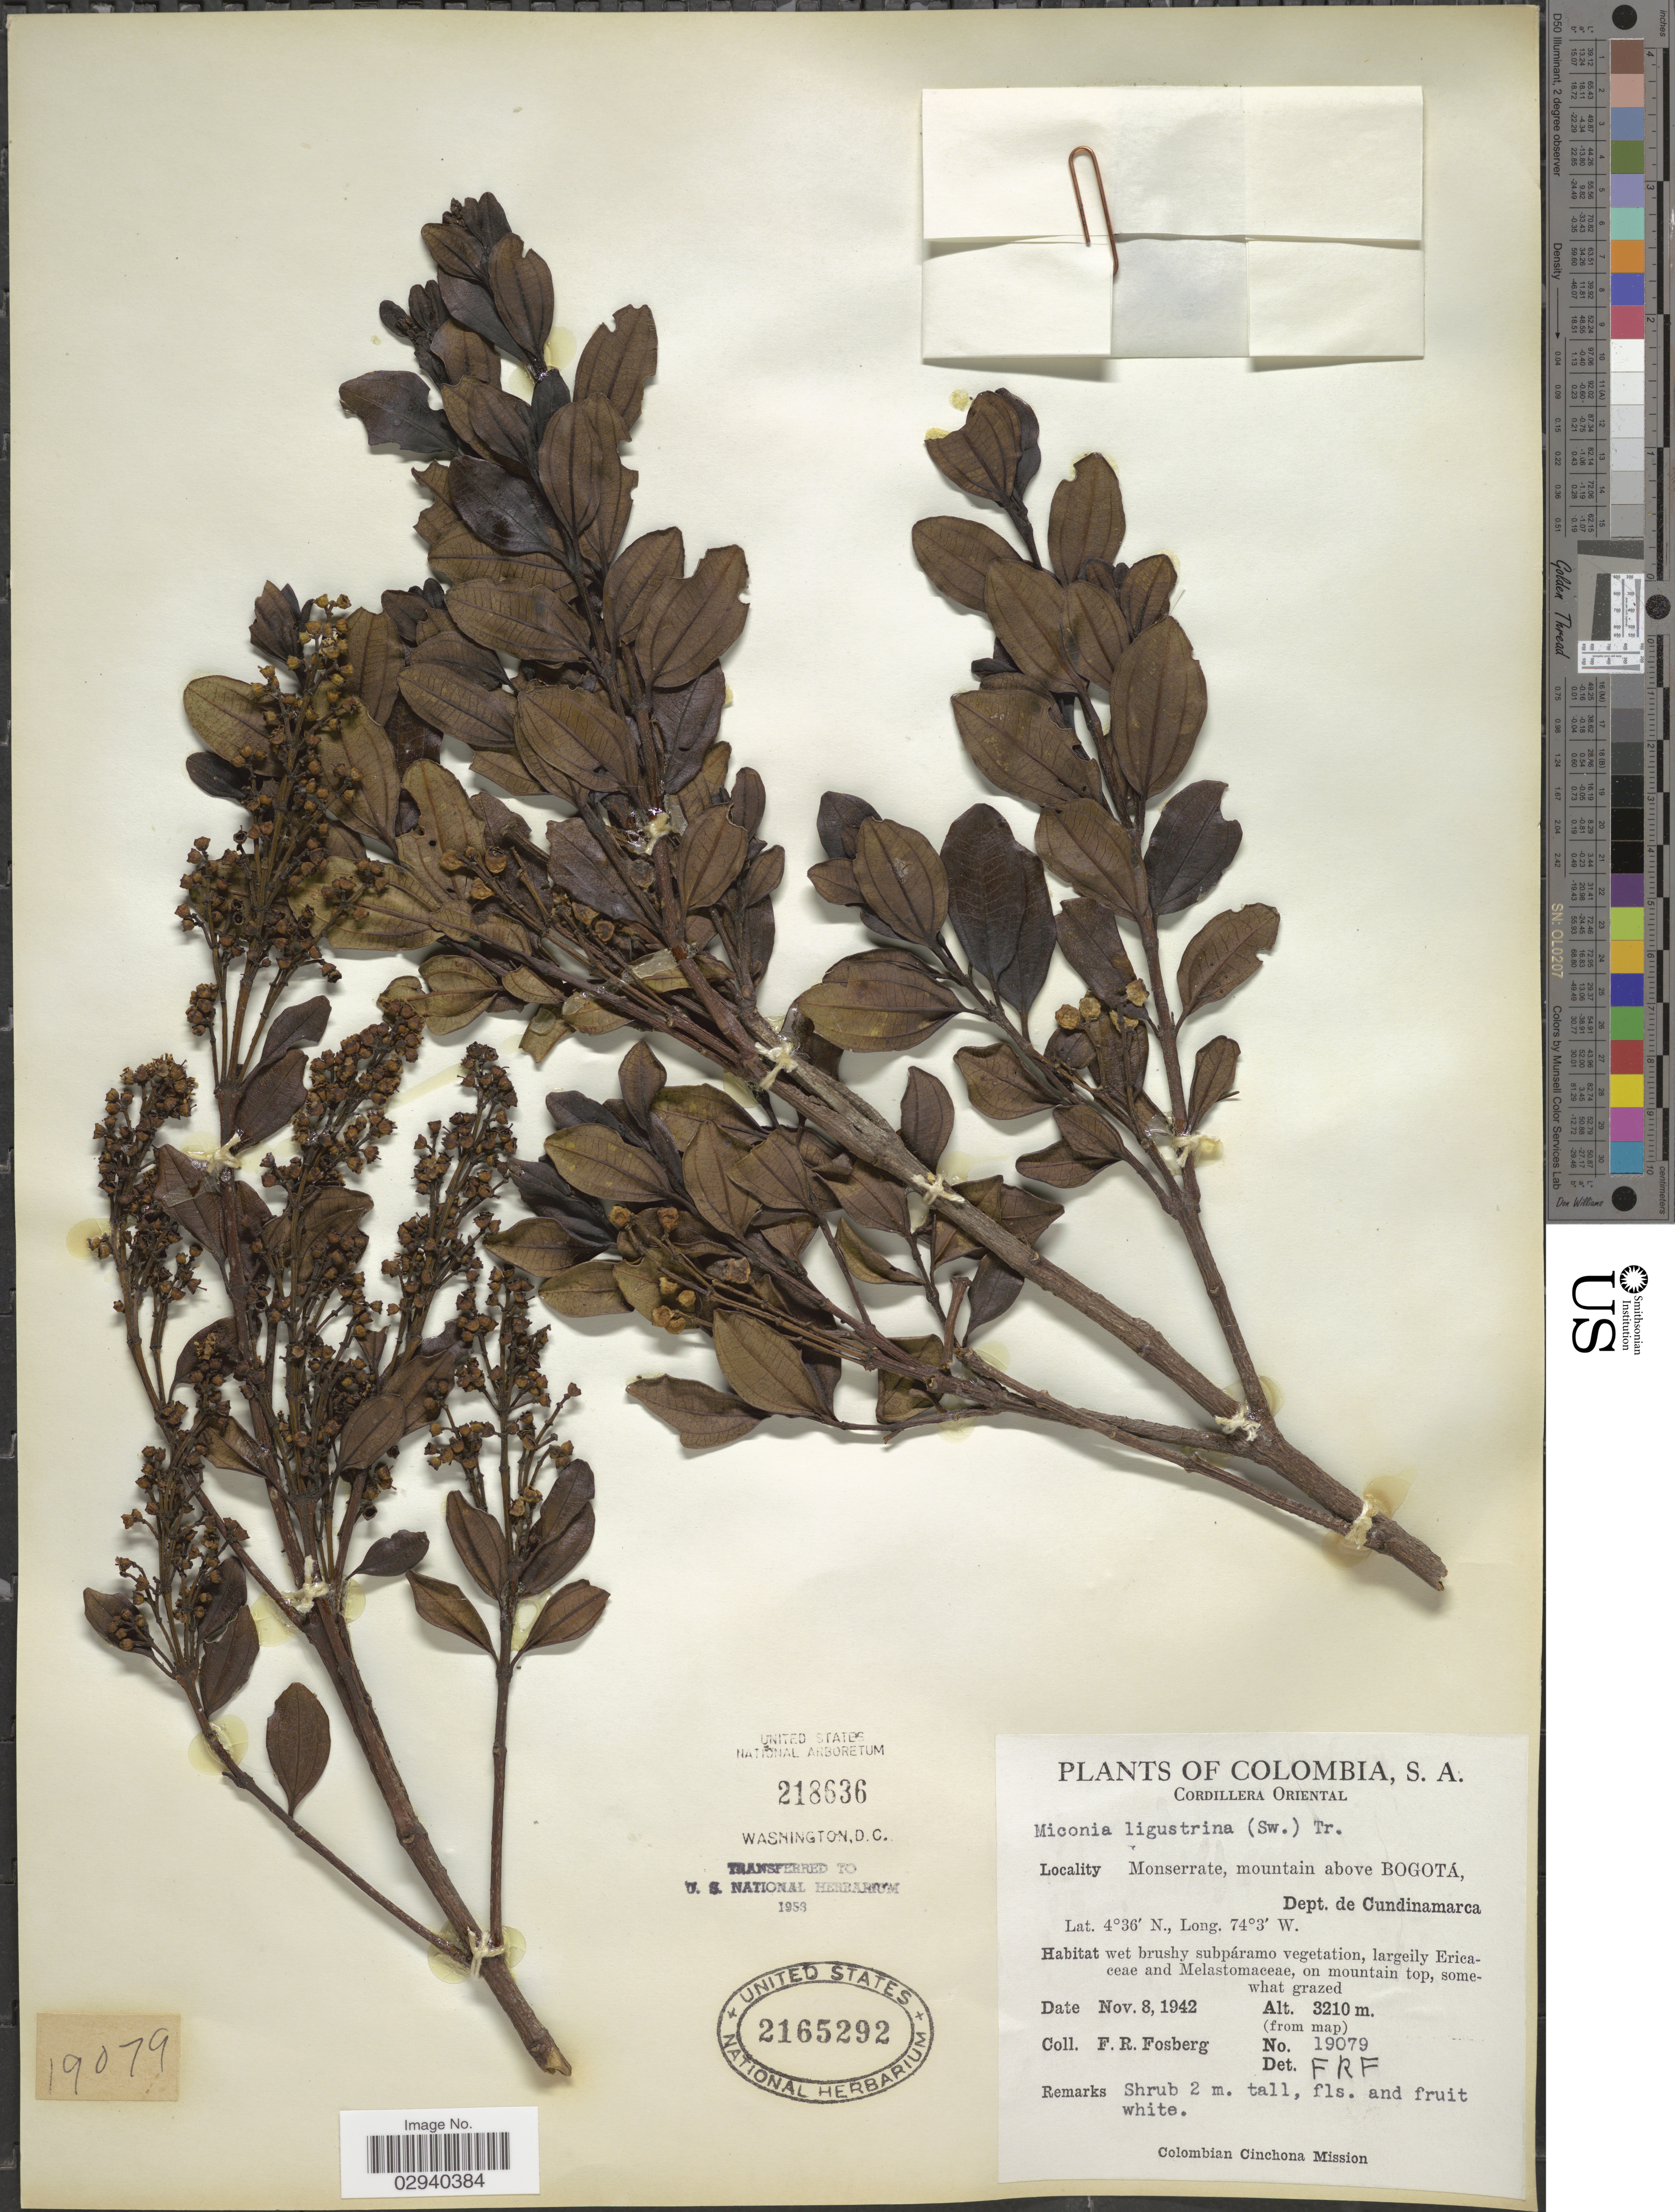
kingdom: Plantae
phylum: Tracheophyta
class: Magnoliopsida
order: Myrtales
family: Melastomataceae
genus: Miconia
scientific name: Miconia ligustrina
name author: (Sw.) Triana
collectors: F. R. Fosberg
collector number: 19079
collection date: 1942-11-08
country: Colombia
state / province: Cundinamarca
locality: Cordillera Oriental. Monserrate, mountain above Bogotá, Dept. de Cundinamarca.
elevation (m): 3210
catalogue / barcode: US 2165292